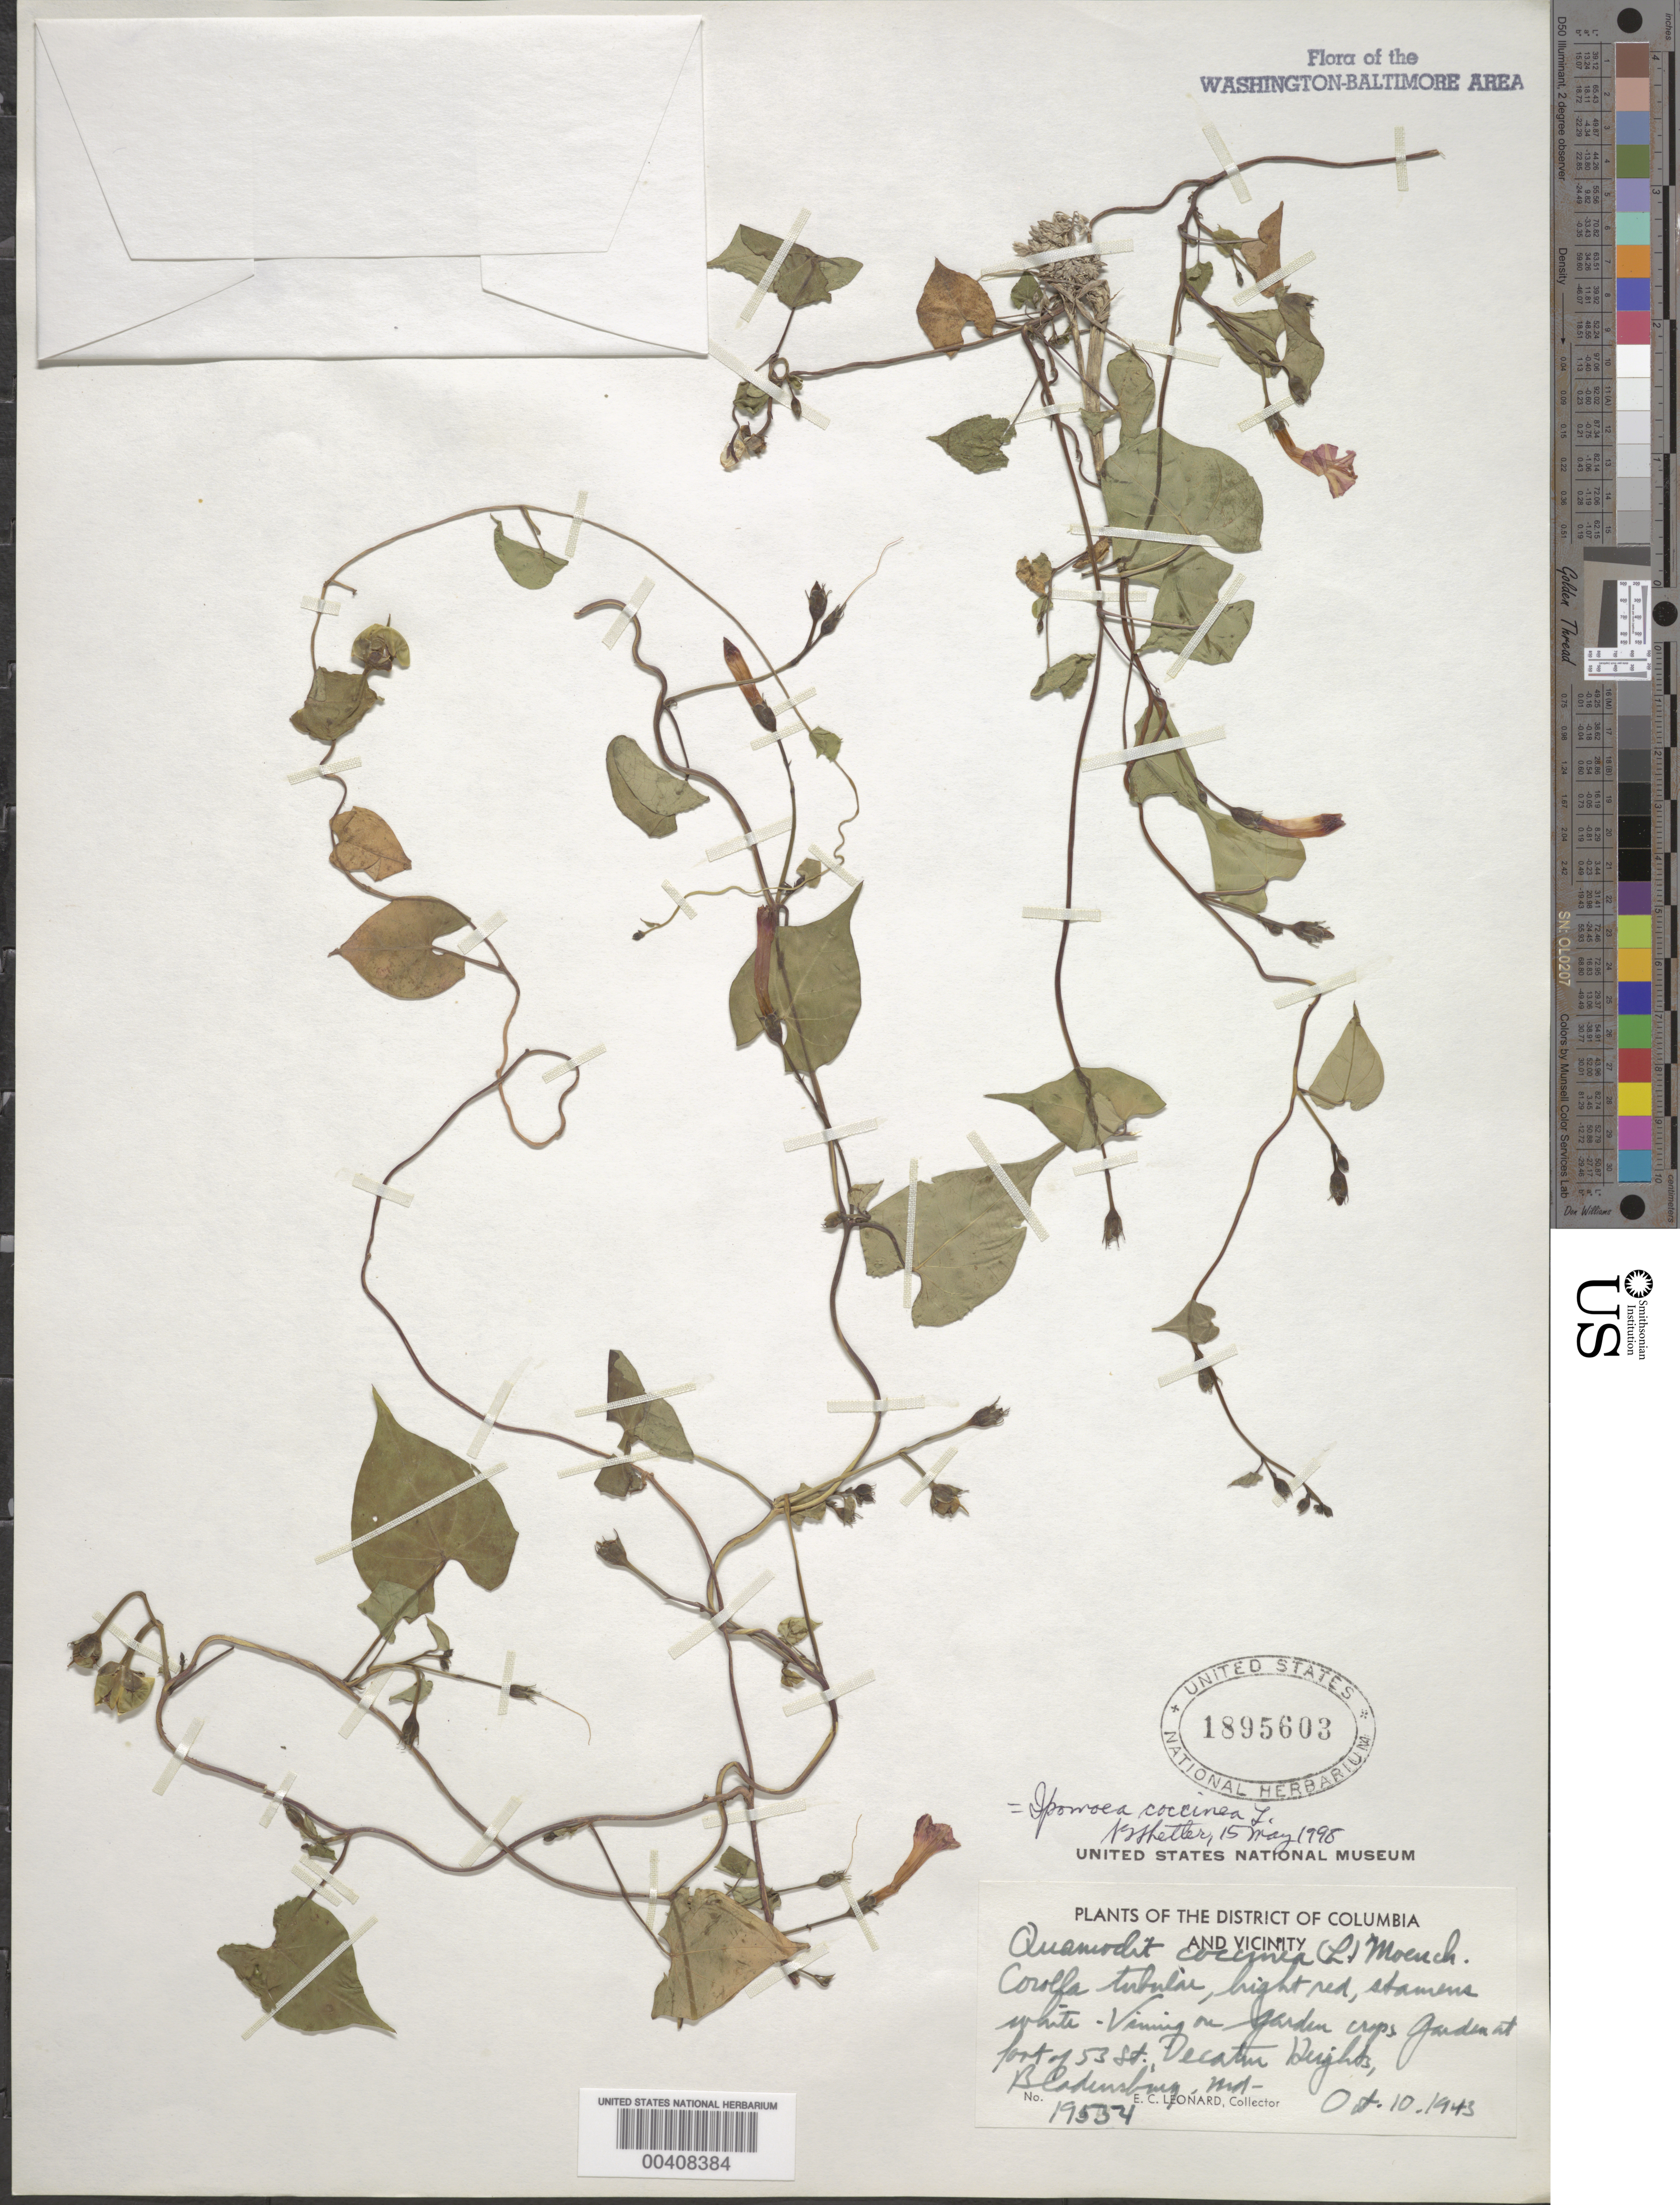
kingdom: Plantae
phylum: Tracheophyta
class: Magnoliopsida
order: Solanales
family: Convolvulaceae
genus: Ipomoea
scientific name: Ipomoea coccinea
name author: L.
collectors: E. C. Leonard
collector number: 19554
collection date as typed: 10 Oct 1945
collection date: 1945-10-10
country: United States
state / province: Maryland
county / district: Prince George's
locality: Foot of 53rd St., Decatur Heights, Bladensburg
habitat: Vining on garden crop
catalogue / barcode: US 1895603